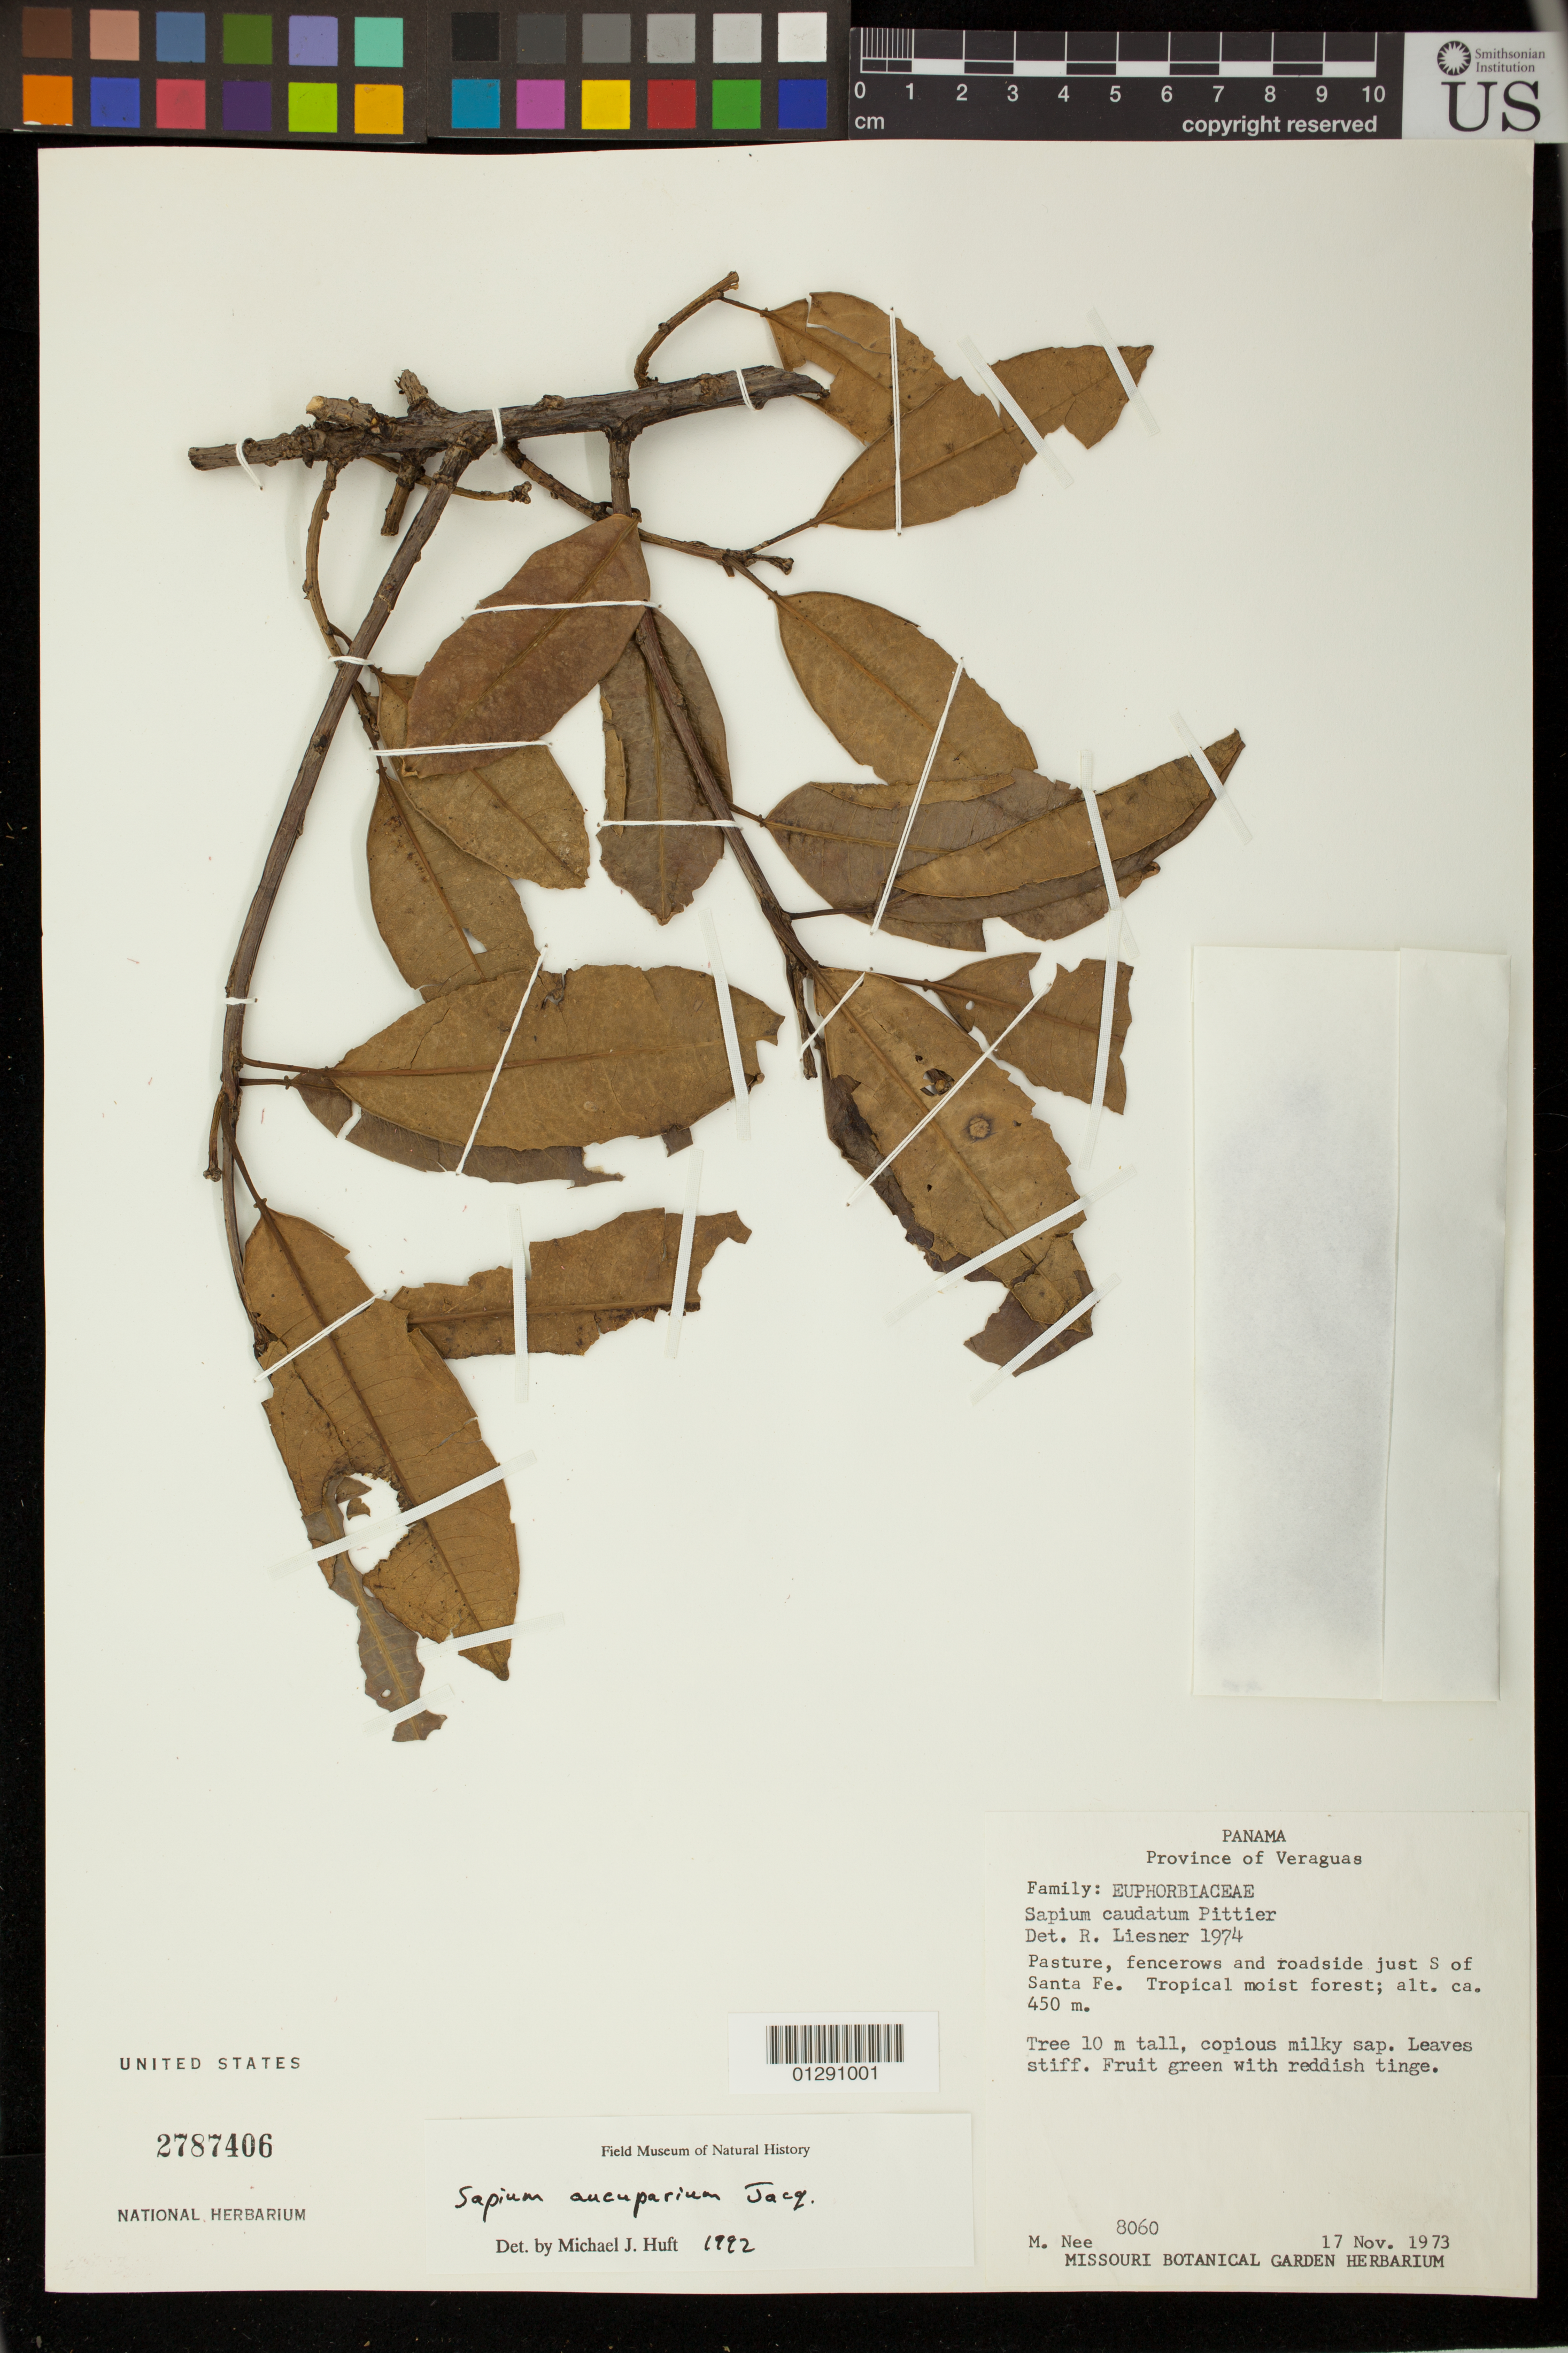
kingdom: Plantae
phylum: Tracheophyta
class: Magnoliopsida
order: Malpighiales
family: Euphorbiaceae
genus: Sapium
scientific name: Sapium aucuparium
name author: Jacq.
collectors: M. Nee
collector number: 8060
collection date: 1973-11-17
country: Panama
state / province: Veraguas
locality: just S of Santa Fe.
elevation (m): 450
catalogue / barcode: US 2787406